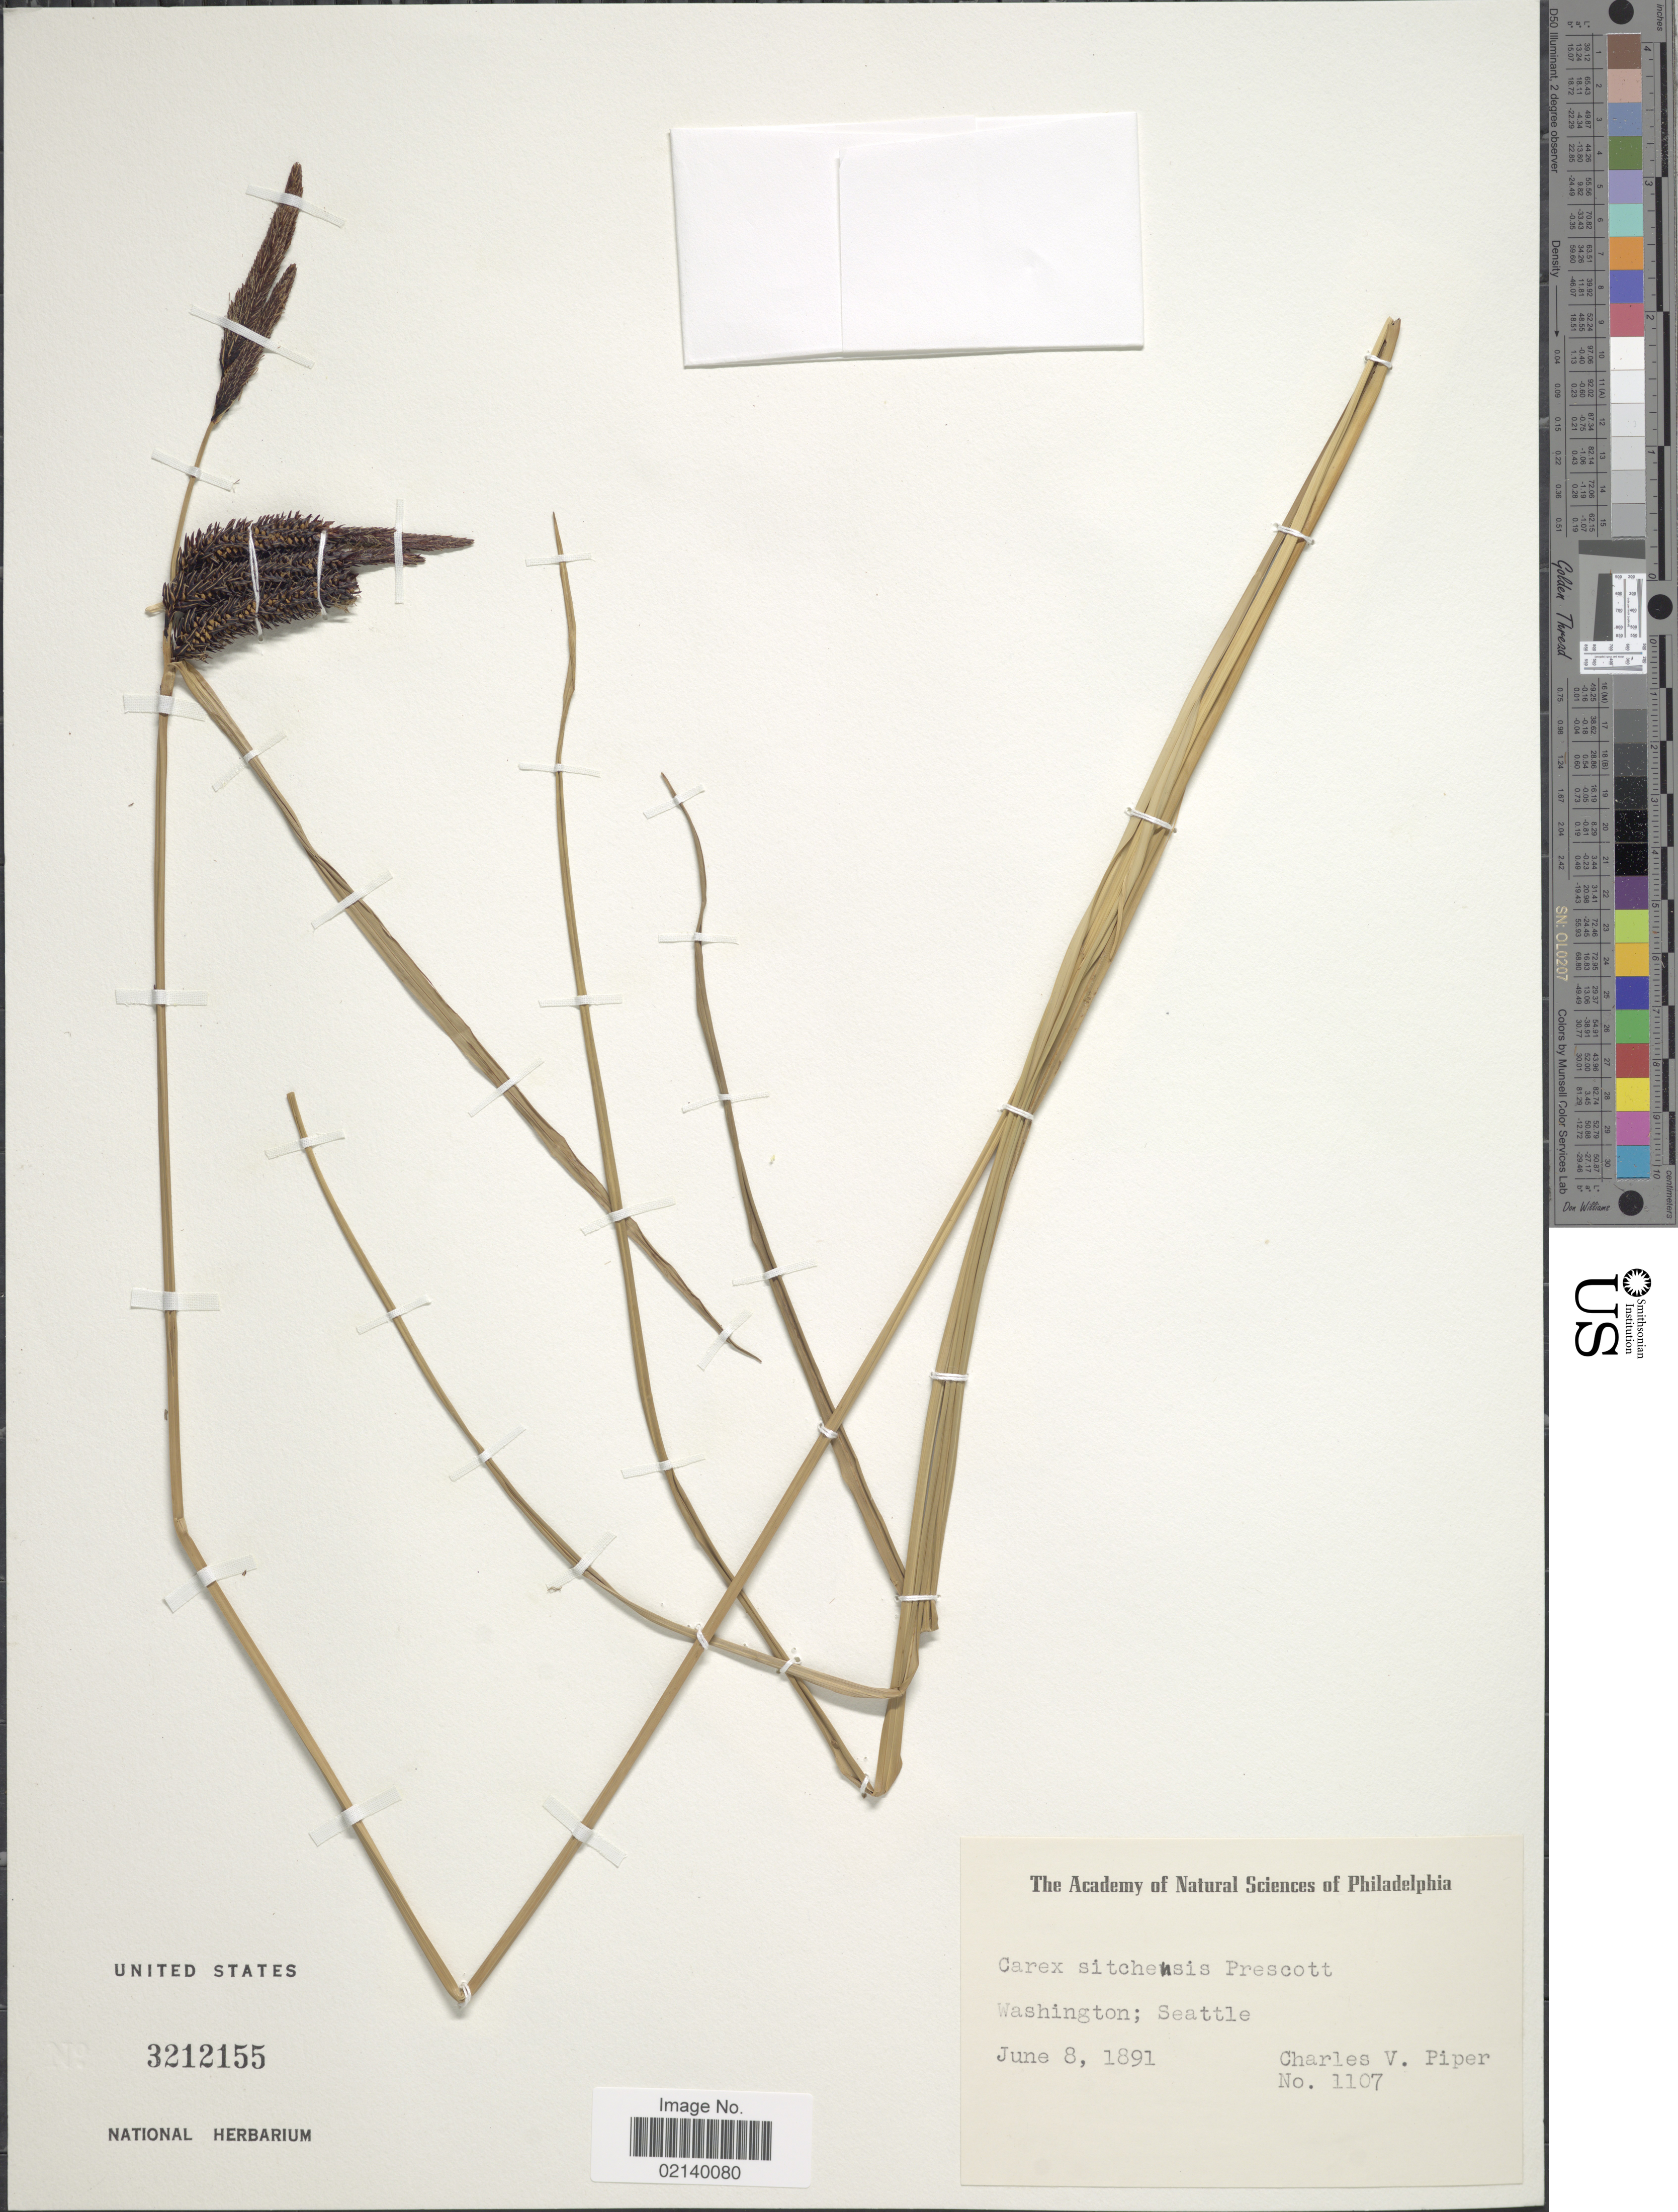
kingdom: Plantae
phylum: Tracheophyta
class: Liliopsida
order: Poales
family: Cyperaceae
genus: Carex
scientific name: Carex aquatilis var. dives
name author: (Holm) Kük.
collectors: C. V. Piper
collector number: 1107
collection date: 1891-06-08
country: United States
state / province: Washington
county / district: King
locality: Seattle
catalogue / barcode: US 3212155